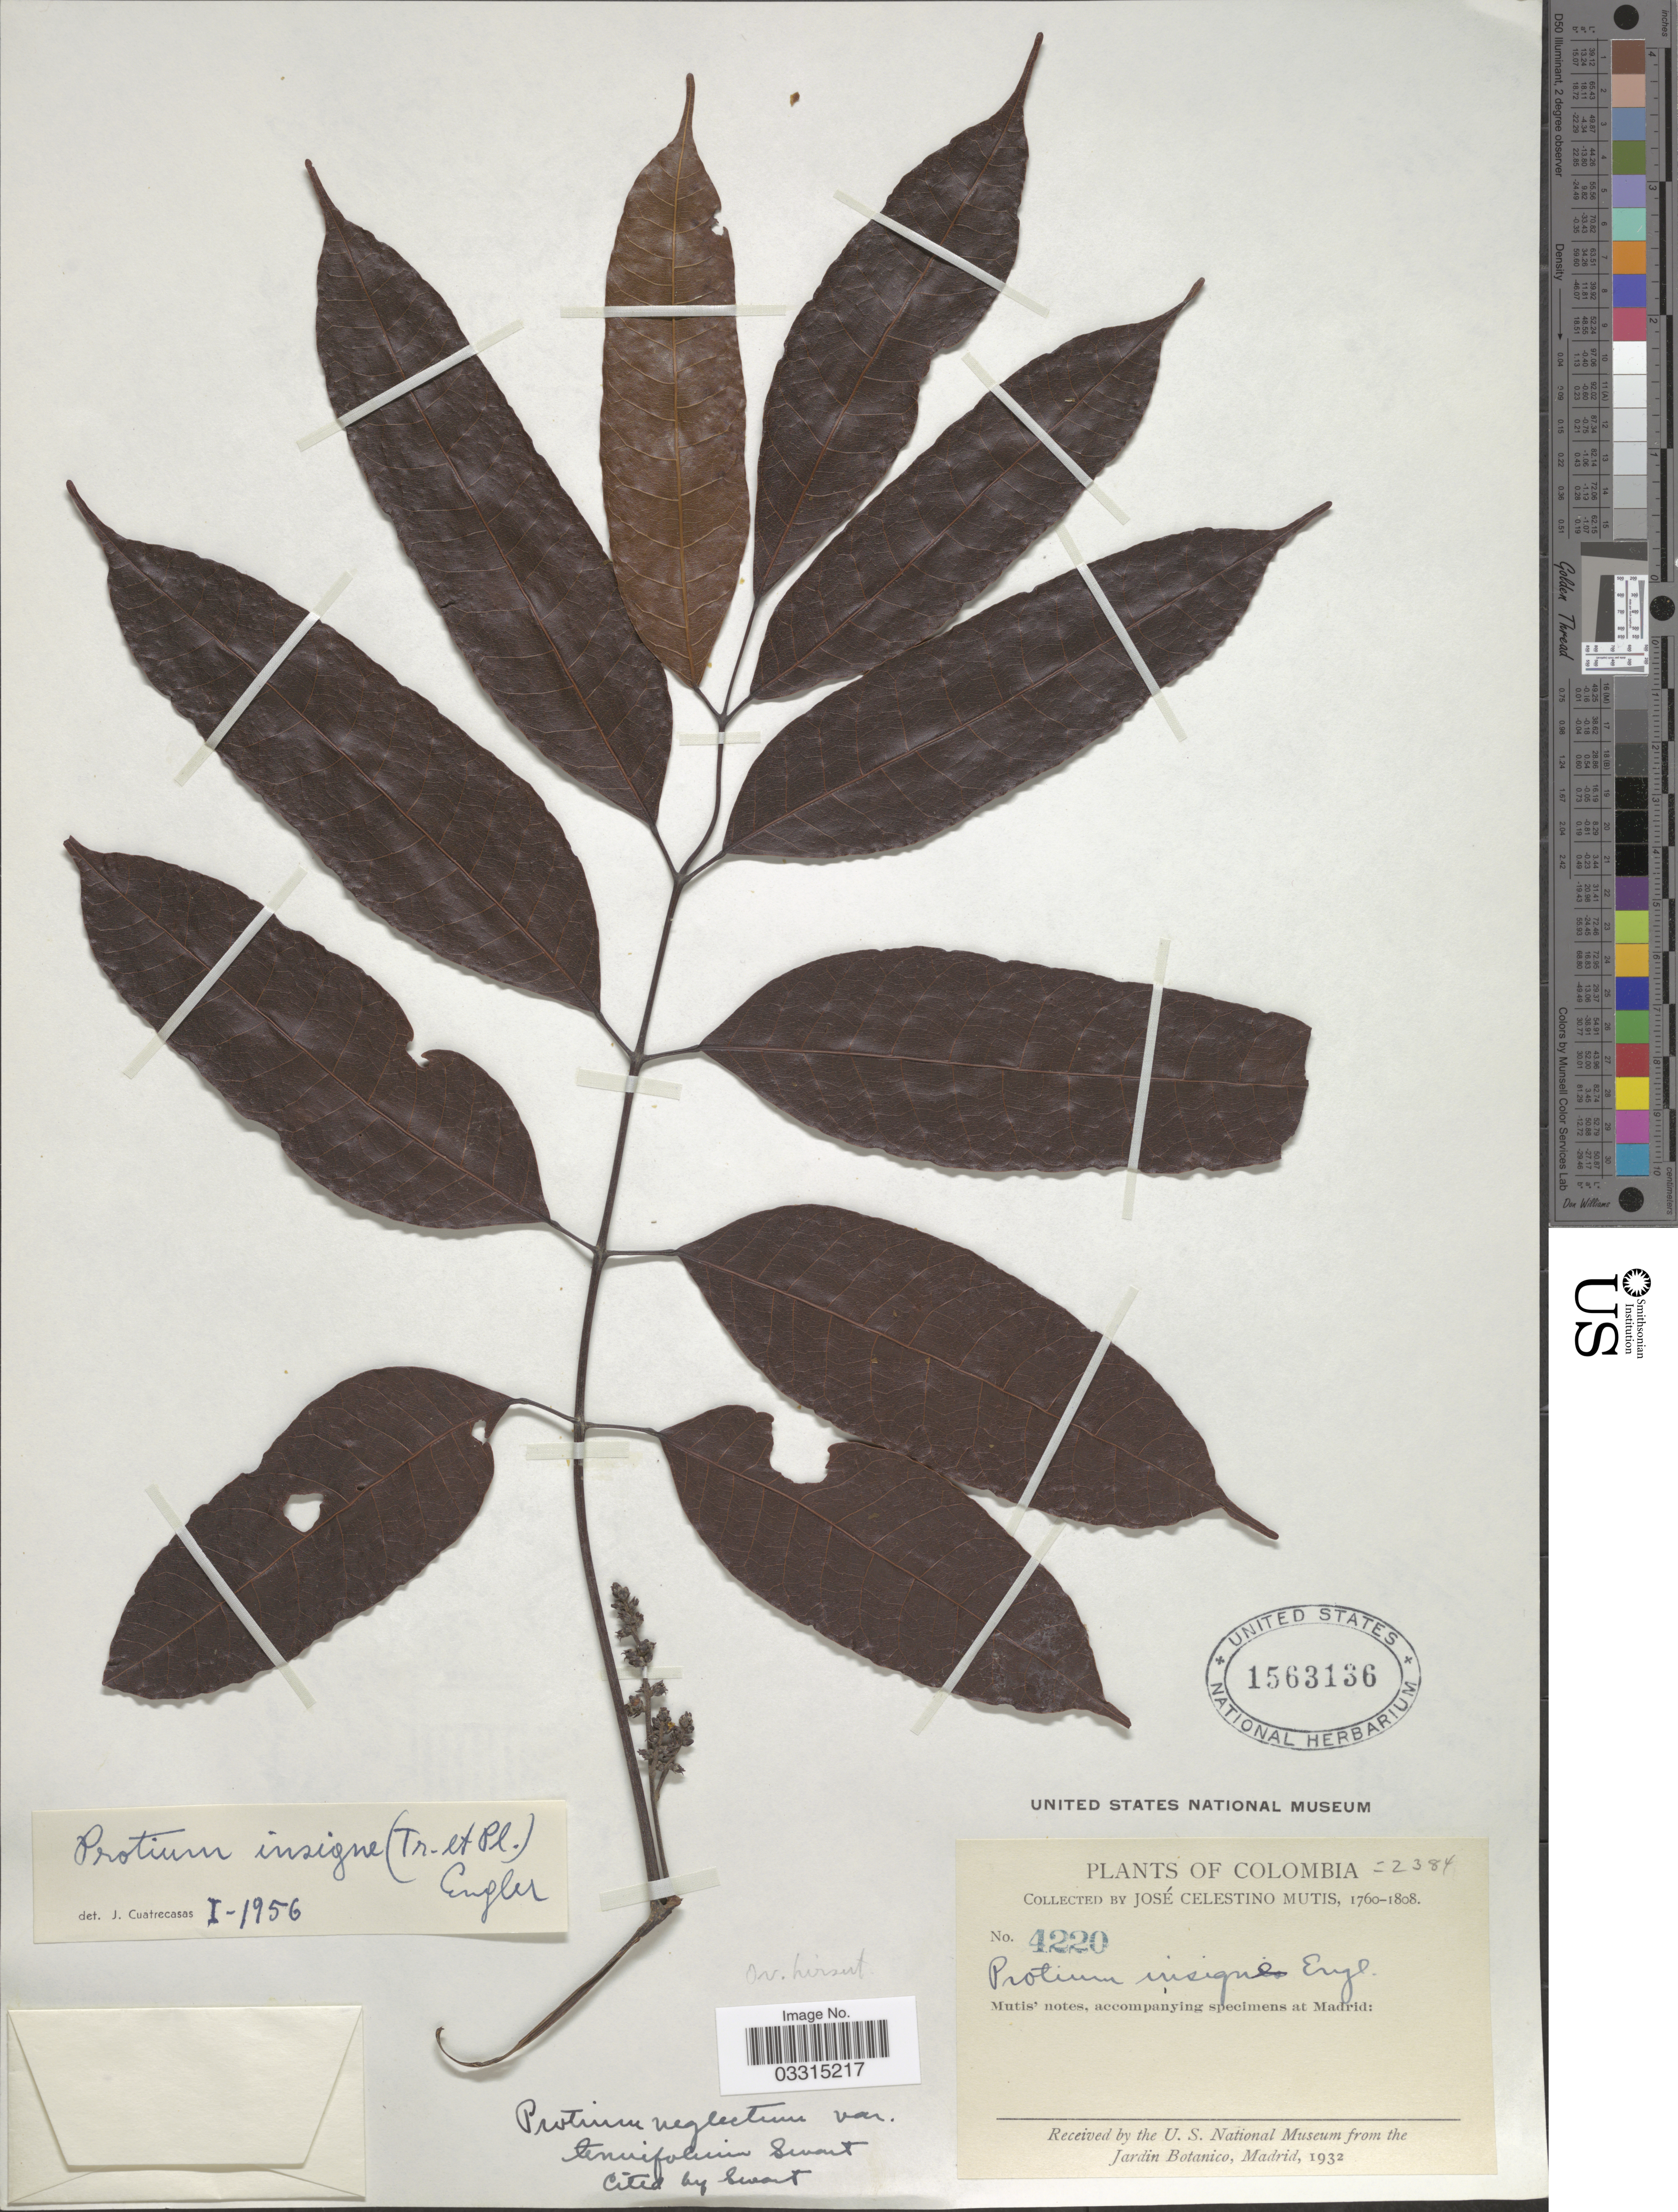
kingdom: Plantae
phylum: Tracheophyta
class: Magnoliopsida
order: Sapindales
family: Burseraceae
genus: Protium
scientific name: Protium hostmannii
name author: (Miq.) Engl.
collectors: J. C. B. Mutis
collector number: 4220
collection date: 1760/1808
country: Colombia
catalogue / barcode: US 1563136